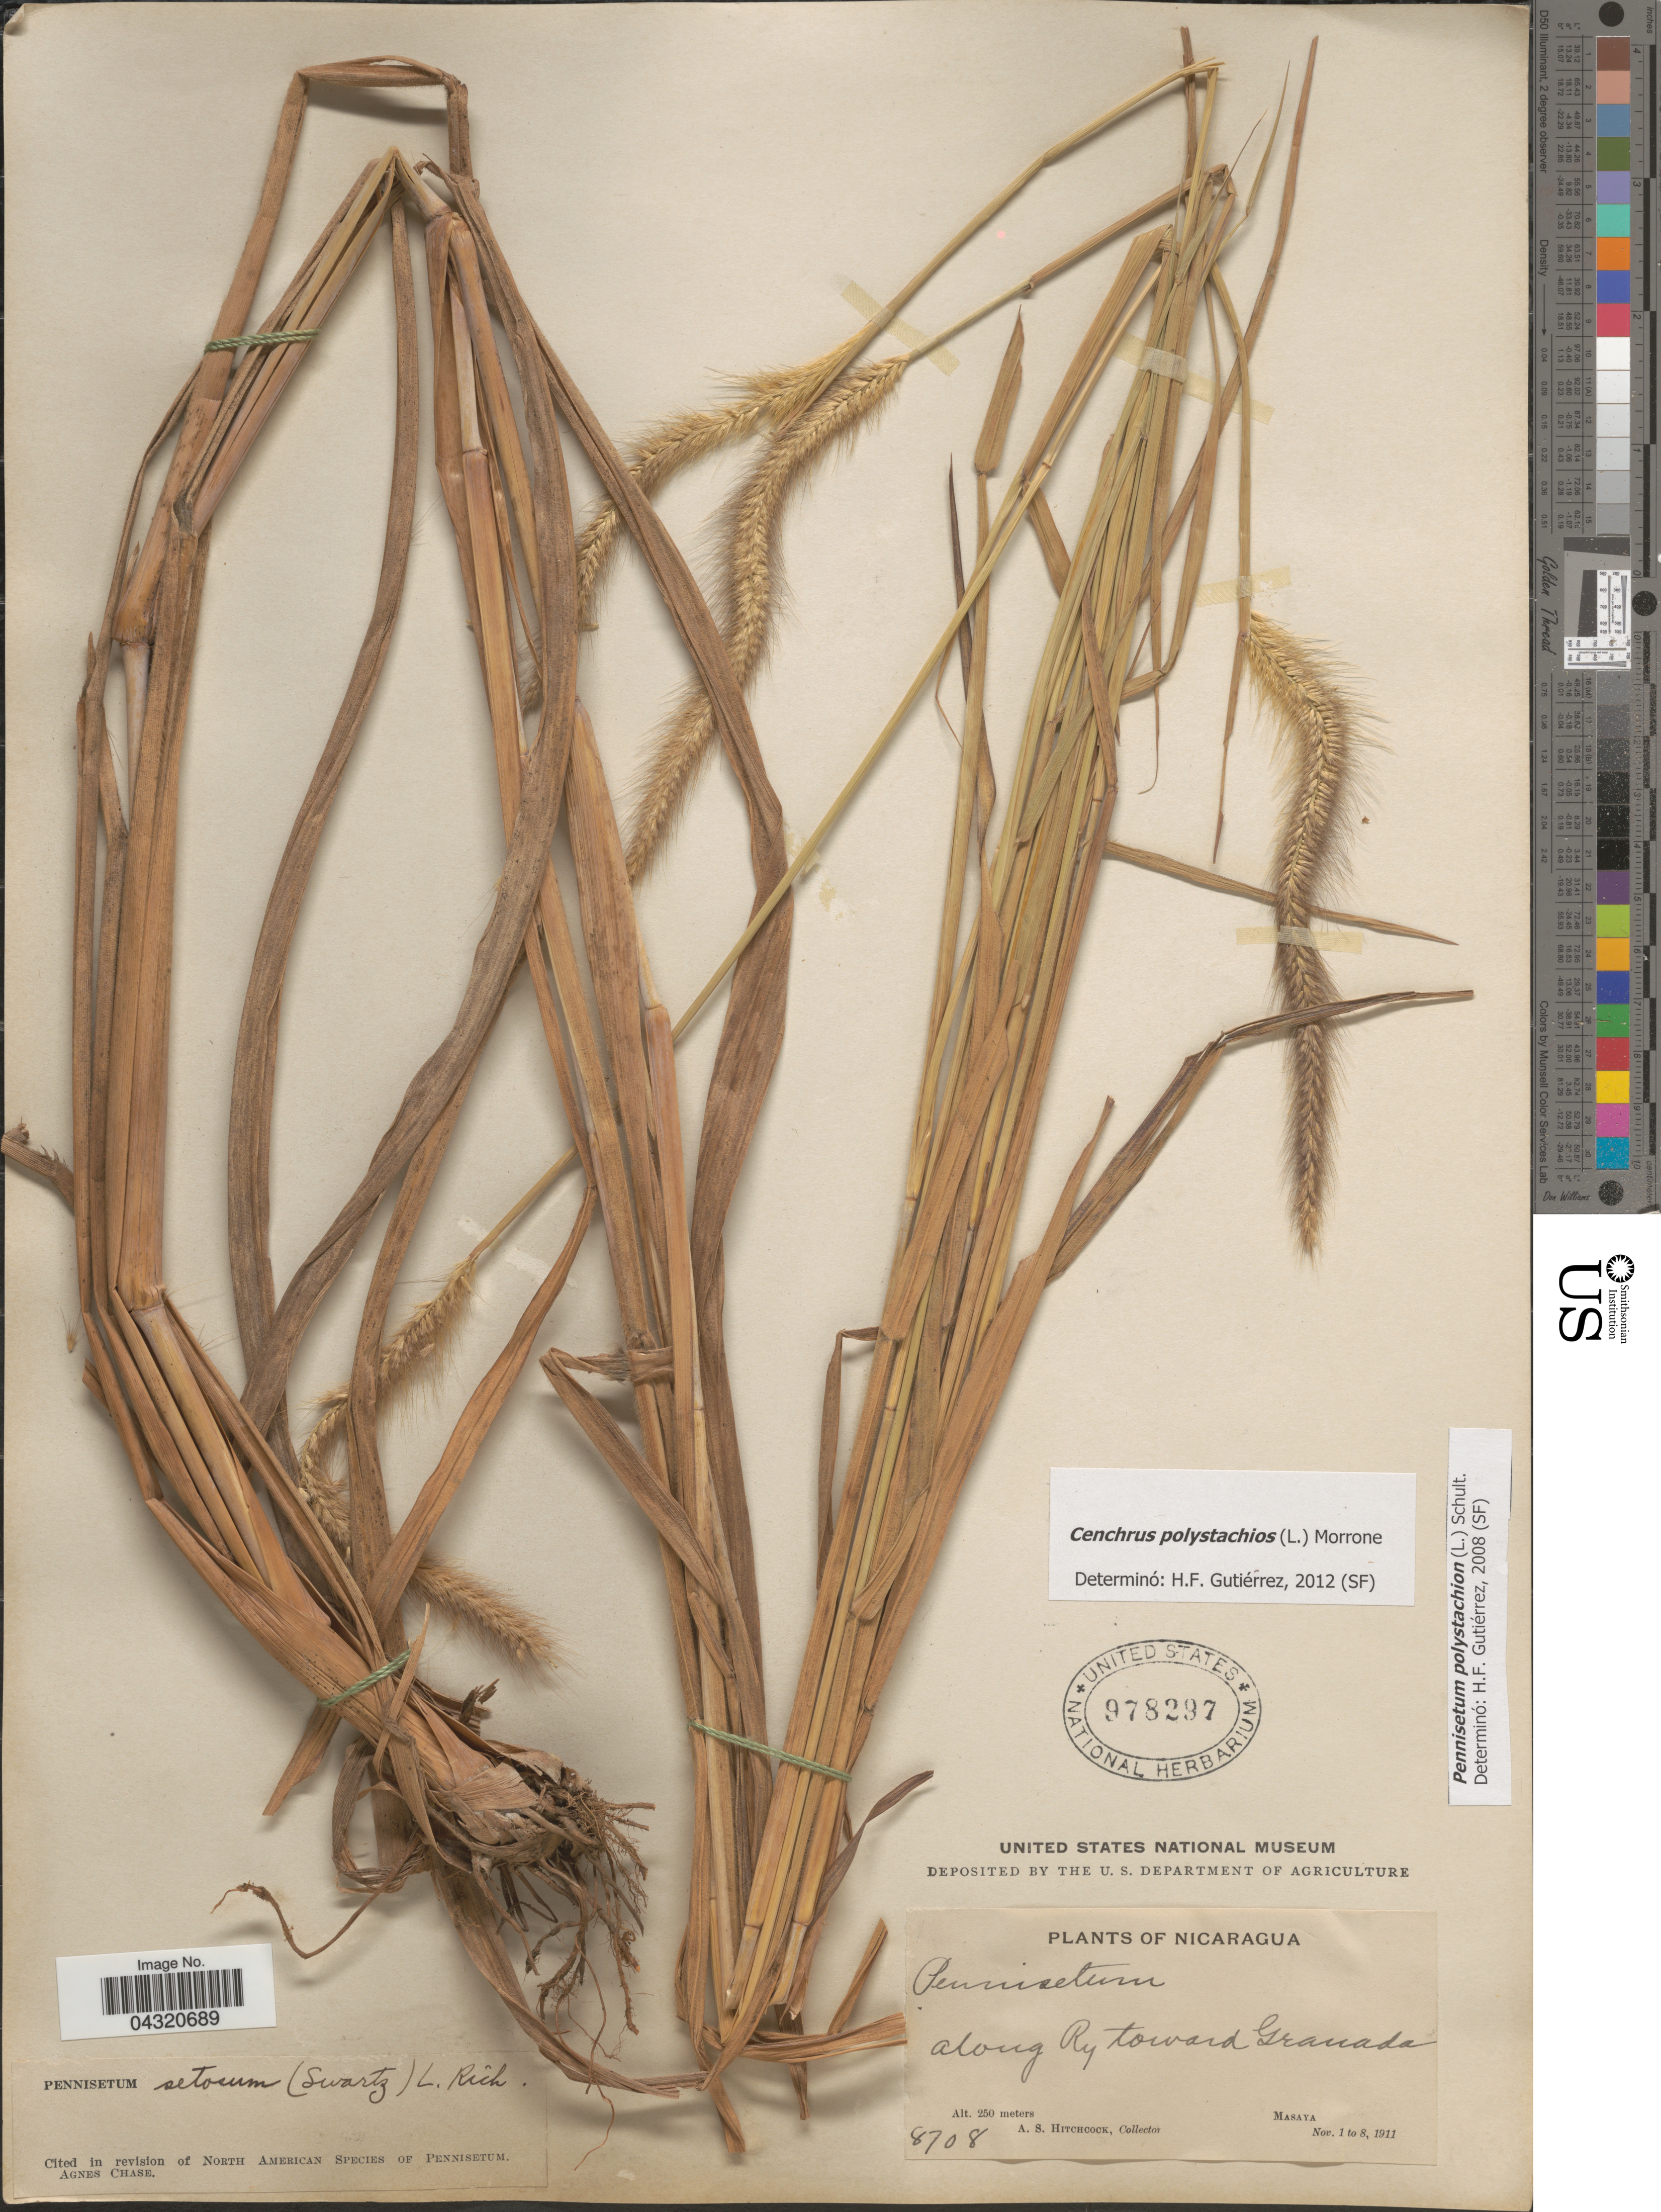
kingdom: Plantae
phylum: Tracheophyta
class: Liliopsida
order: Poales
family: Poaceae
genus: Cenchrus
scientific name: Cenchrus polystachios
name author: (L.) Morrone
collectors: A. S. Hitchcock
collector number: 8708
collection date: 1911-11-01/1911-11-08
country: Nicaragua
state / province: Masaya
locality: Along Ry toward Granada.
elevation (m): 250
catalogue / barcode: US 978297